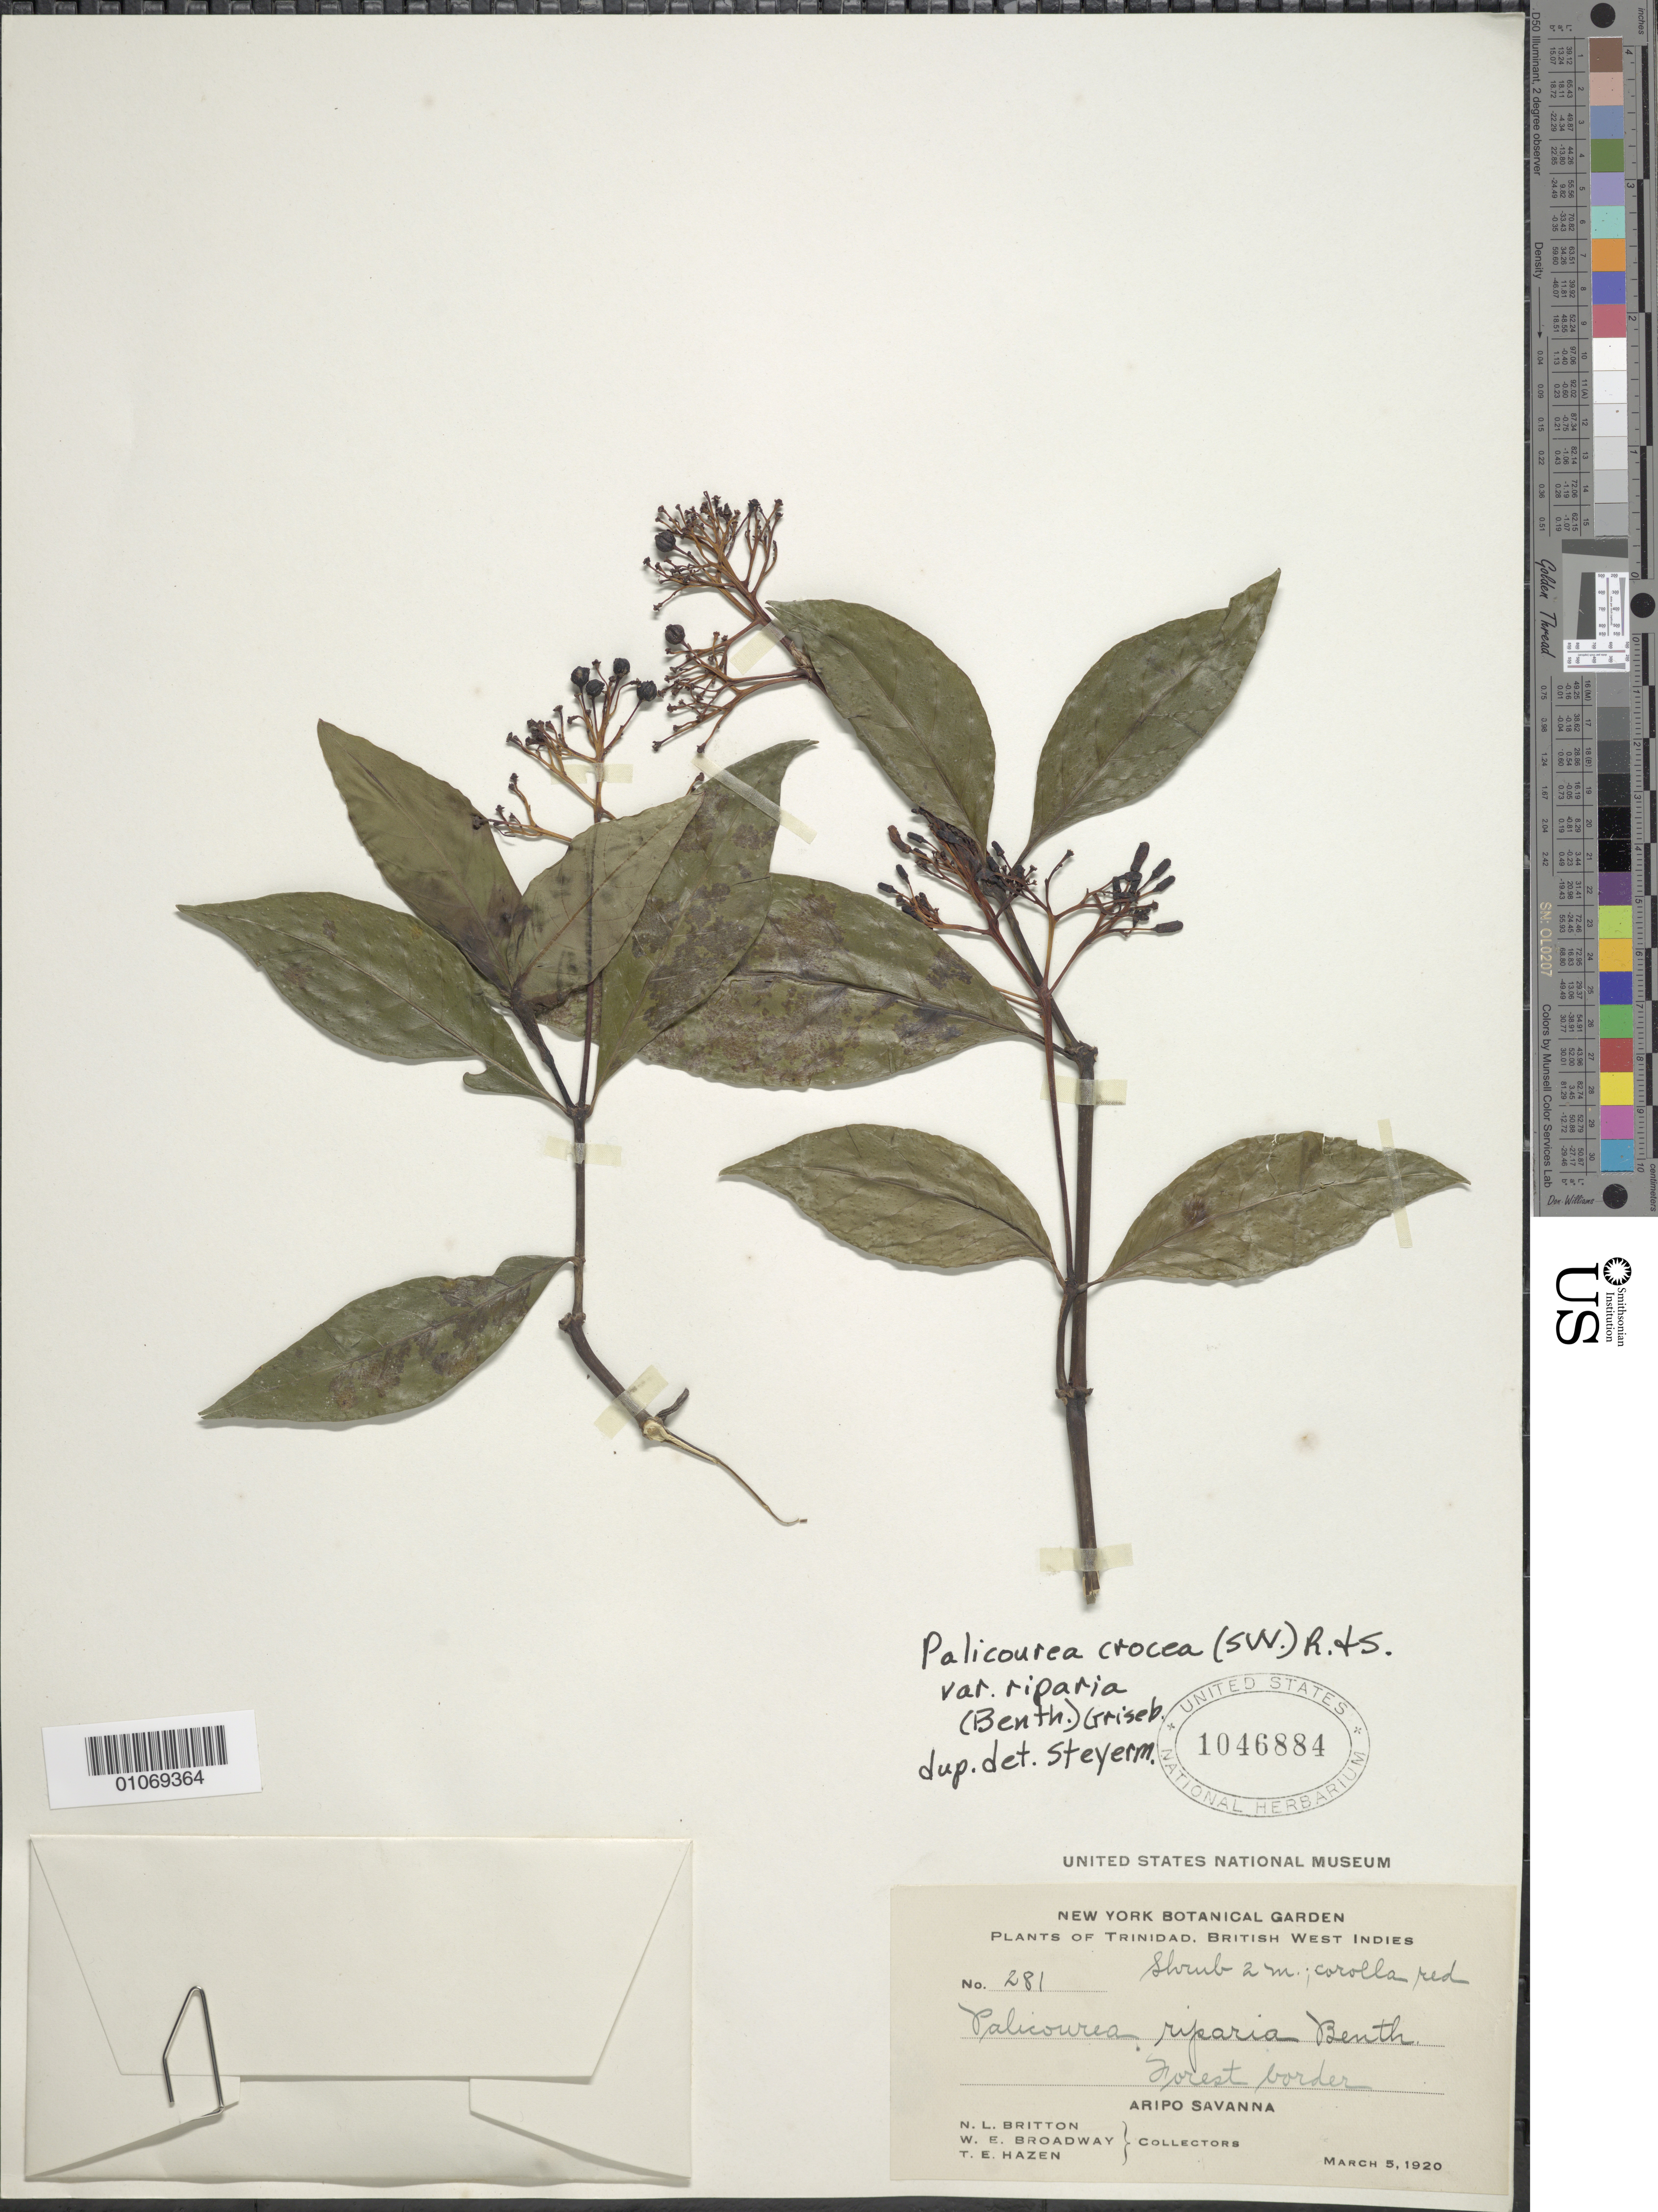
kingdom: Plantae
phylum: Tracheophyta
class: Magnoliopsida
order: Gentianales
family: Rubiaceae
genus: Palicourea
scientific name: Palicourea crocea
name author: (Sw.) Schult.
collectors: N. Britton, W. E. Broadway & T. E. Hazen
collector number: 281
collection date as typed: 05 Mar 1920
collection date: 1920-03-05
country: Trinidad and Tobago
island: Trinidad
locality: Aripo Savanna; forest border.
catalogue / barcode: US 1046884